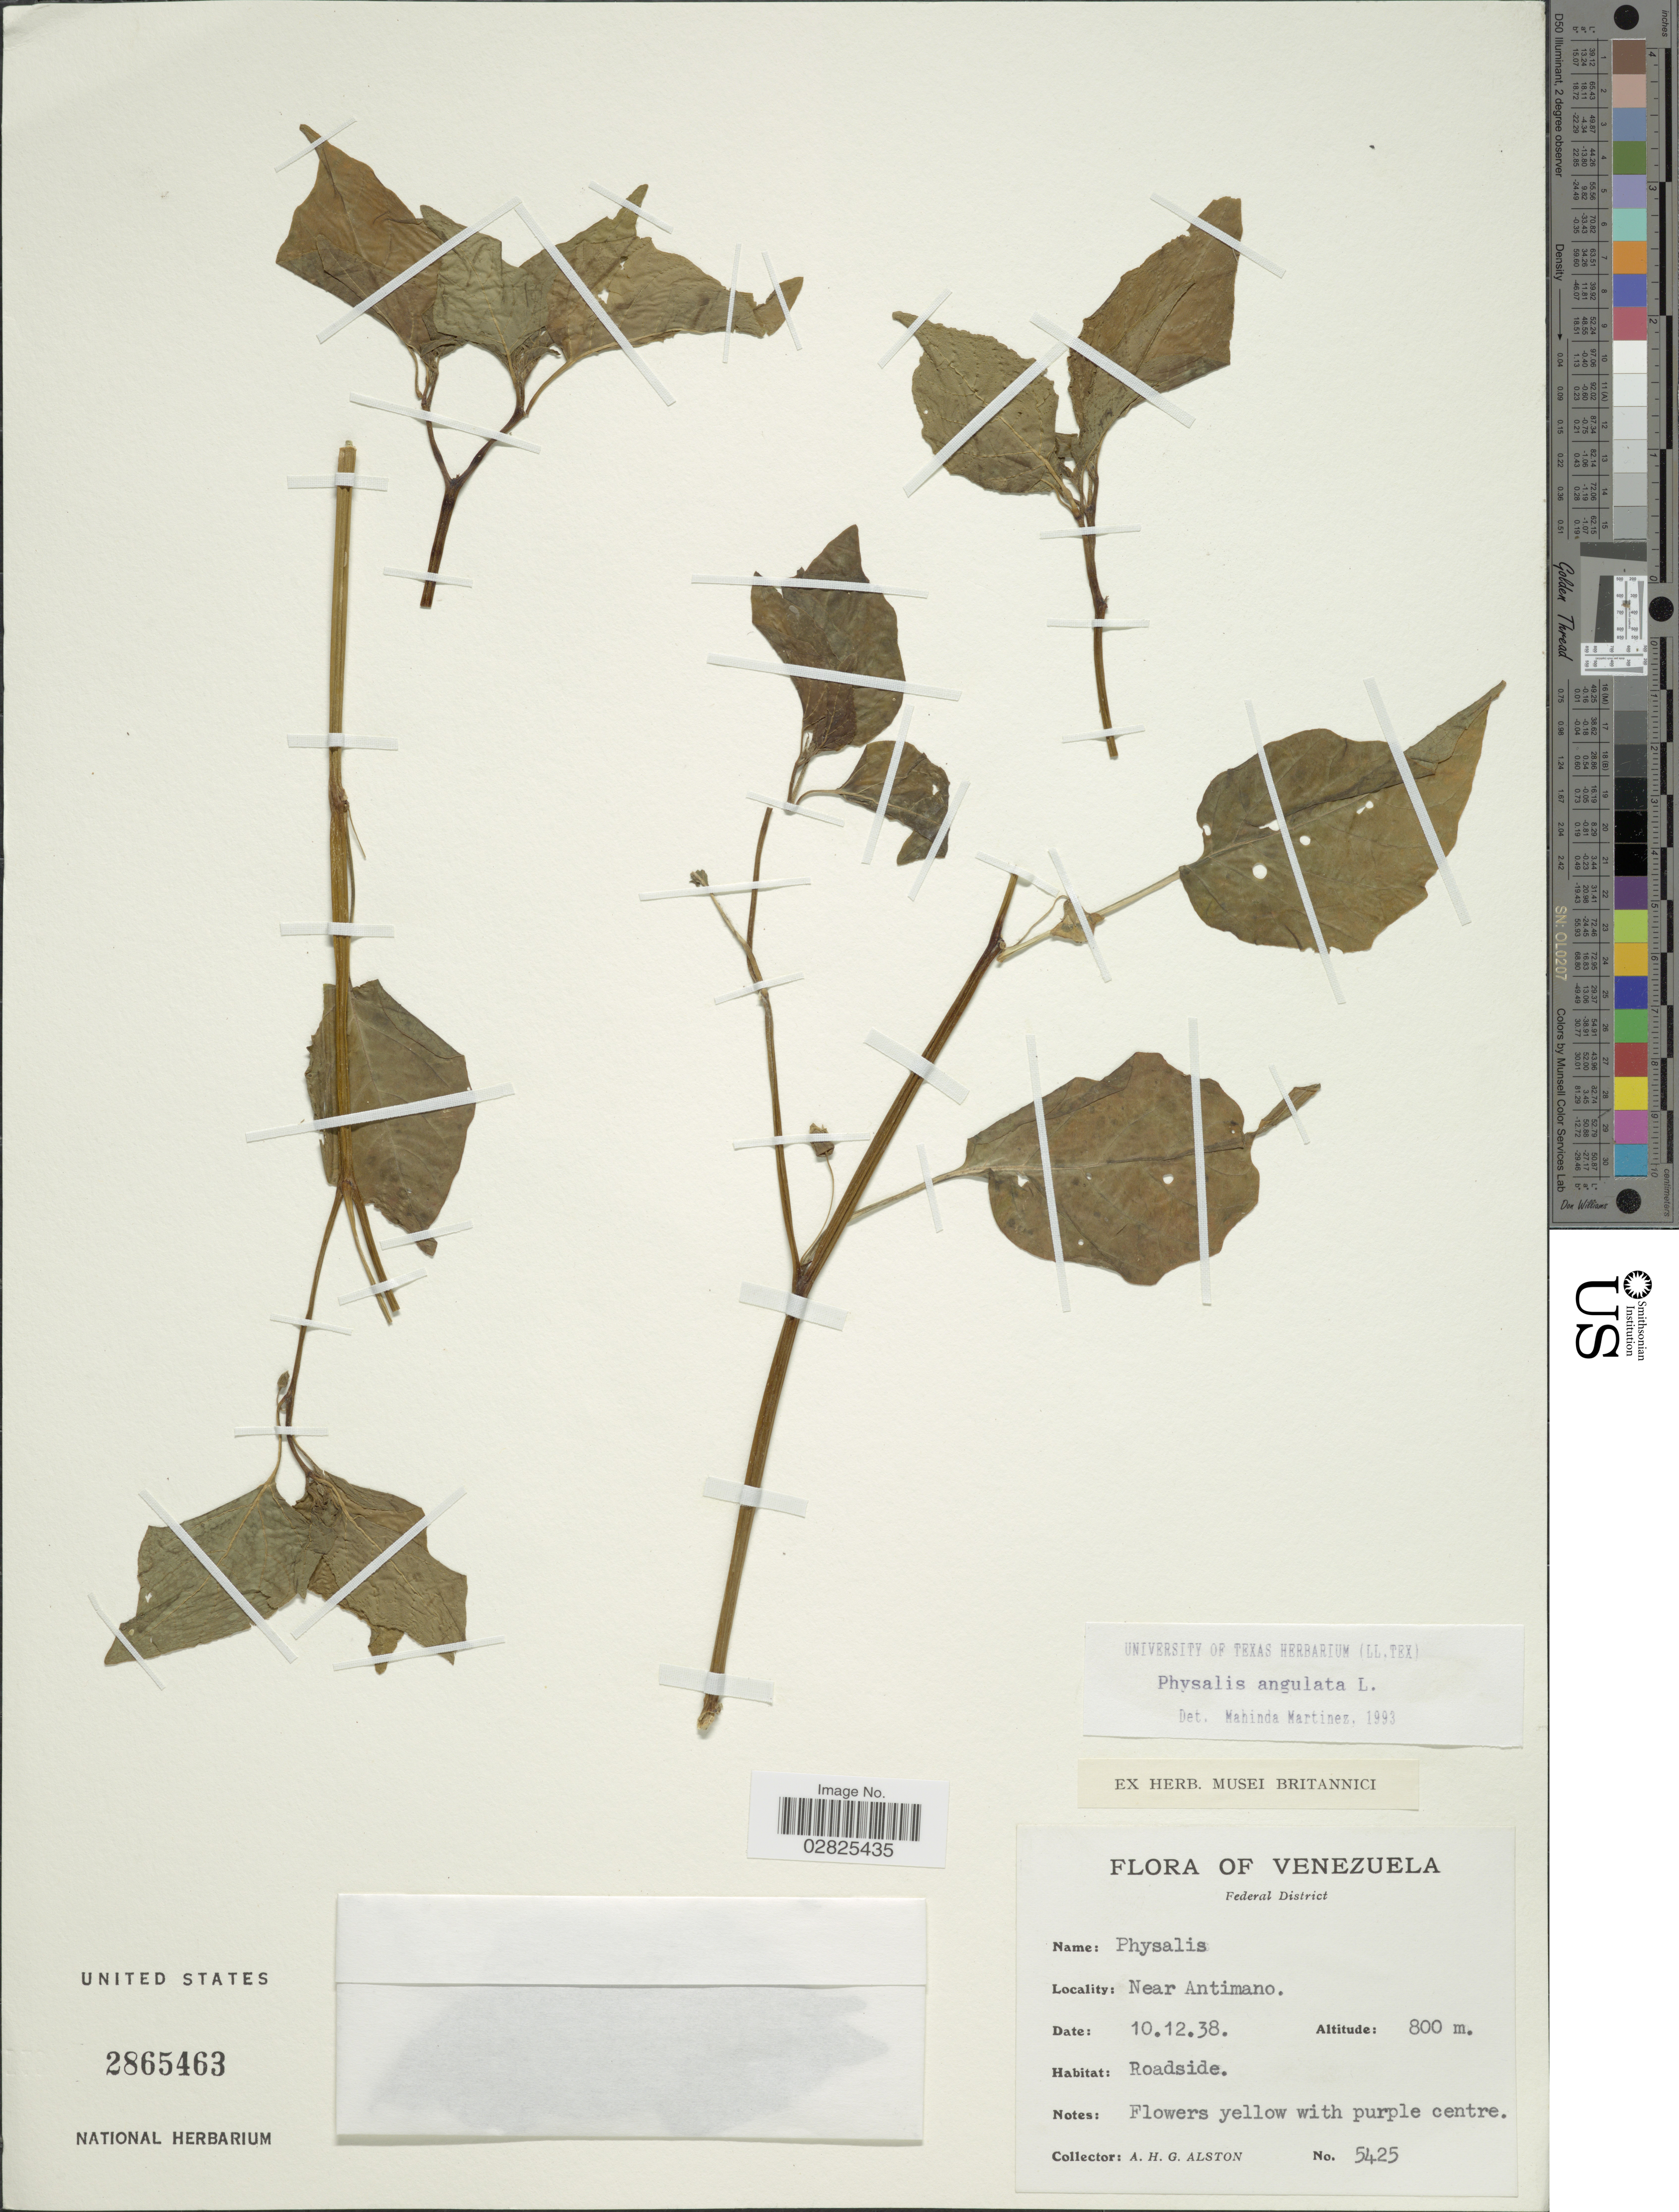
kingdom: Plantae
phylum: Tracheophyta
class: Magnoliopsida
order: Solanales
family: Solanaceae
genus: Physalis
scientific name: Physalis angulata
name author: L.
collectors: A. H. Alston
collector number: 5425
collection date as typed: Transcribed d/m/y: 10/12/38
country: Venezuela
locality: Federal District. Near Antimano.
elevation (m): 800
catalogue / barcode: US 2865463